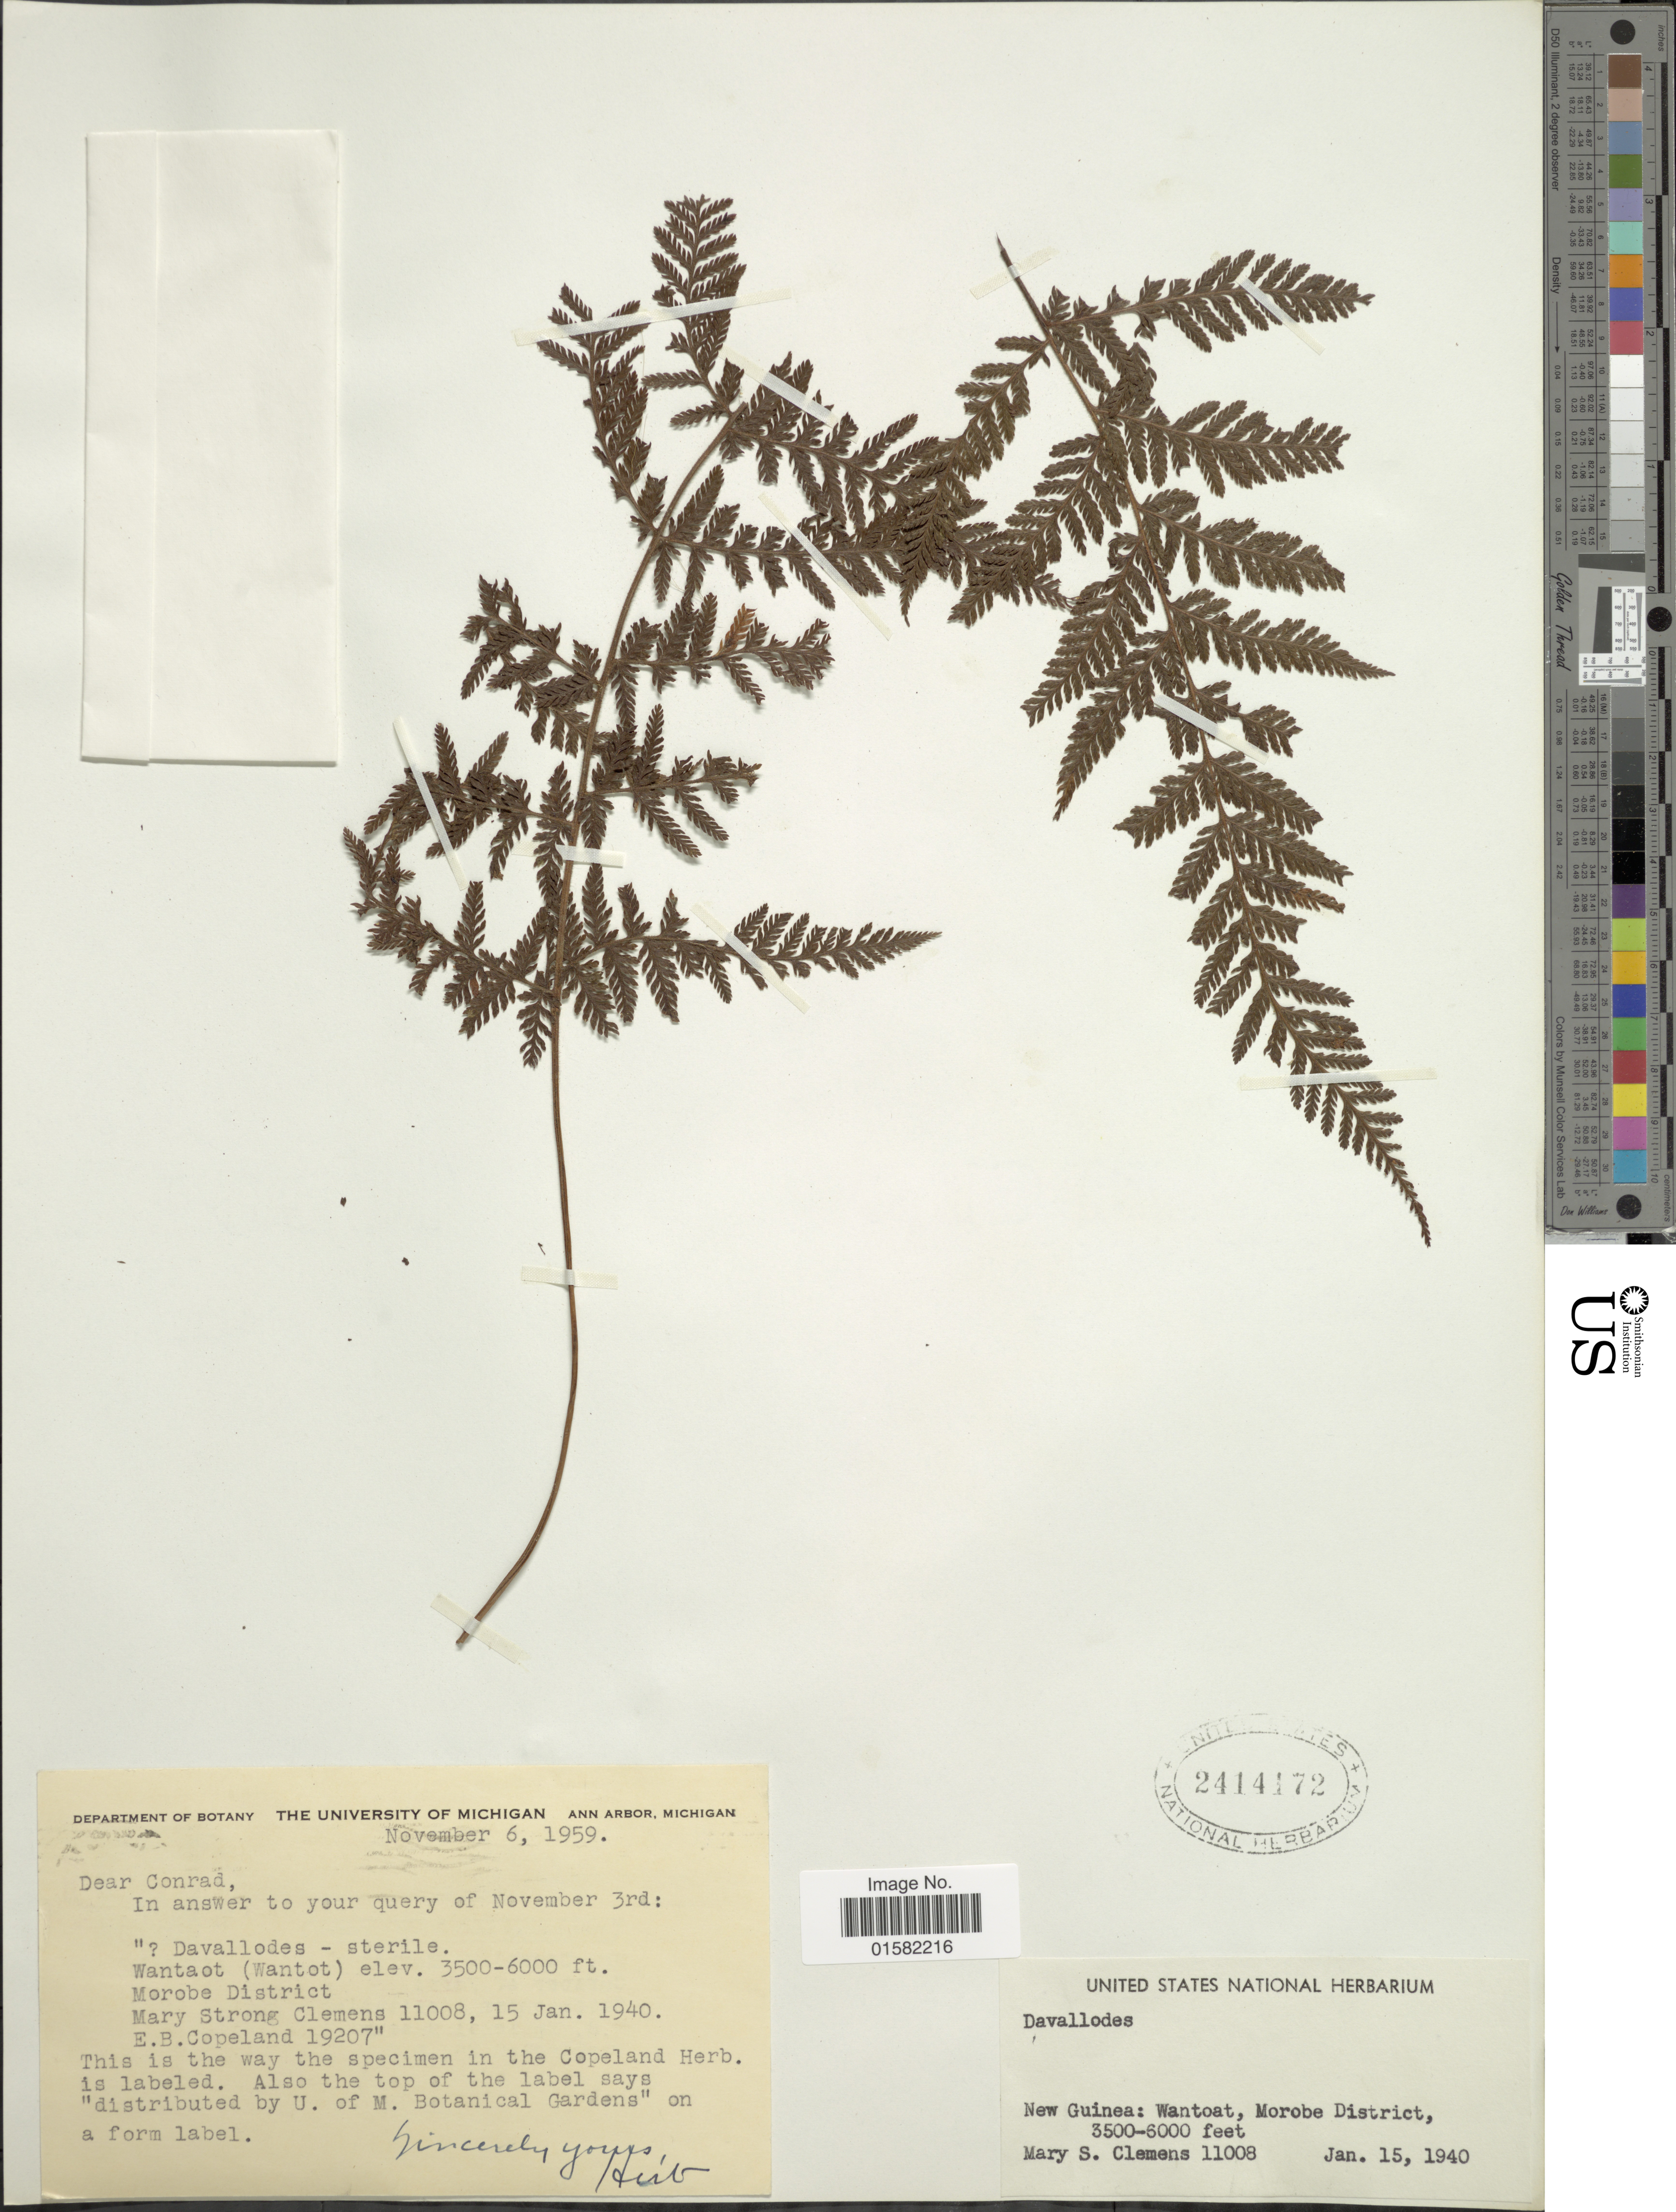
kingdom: Plantae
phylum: Tracheophyta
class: Polypodiopsida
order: Polypodiales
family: Davalliaceae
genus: Davallodes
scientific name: Davallodes sp.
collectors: M. S. Clemens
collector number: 11008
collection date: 1940-01-15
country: Papua New Guinea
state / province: Morobe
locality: New Guinea: Wantoat, Morobe District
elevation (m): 1067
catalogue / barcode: US 2414172